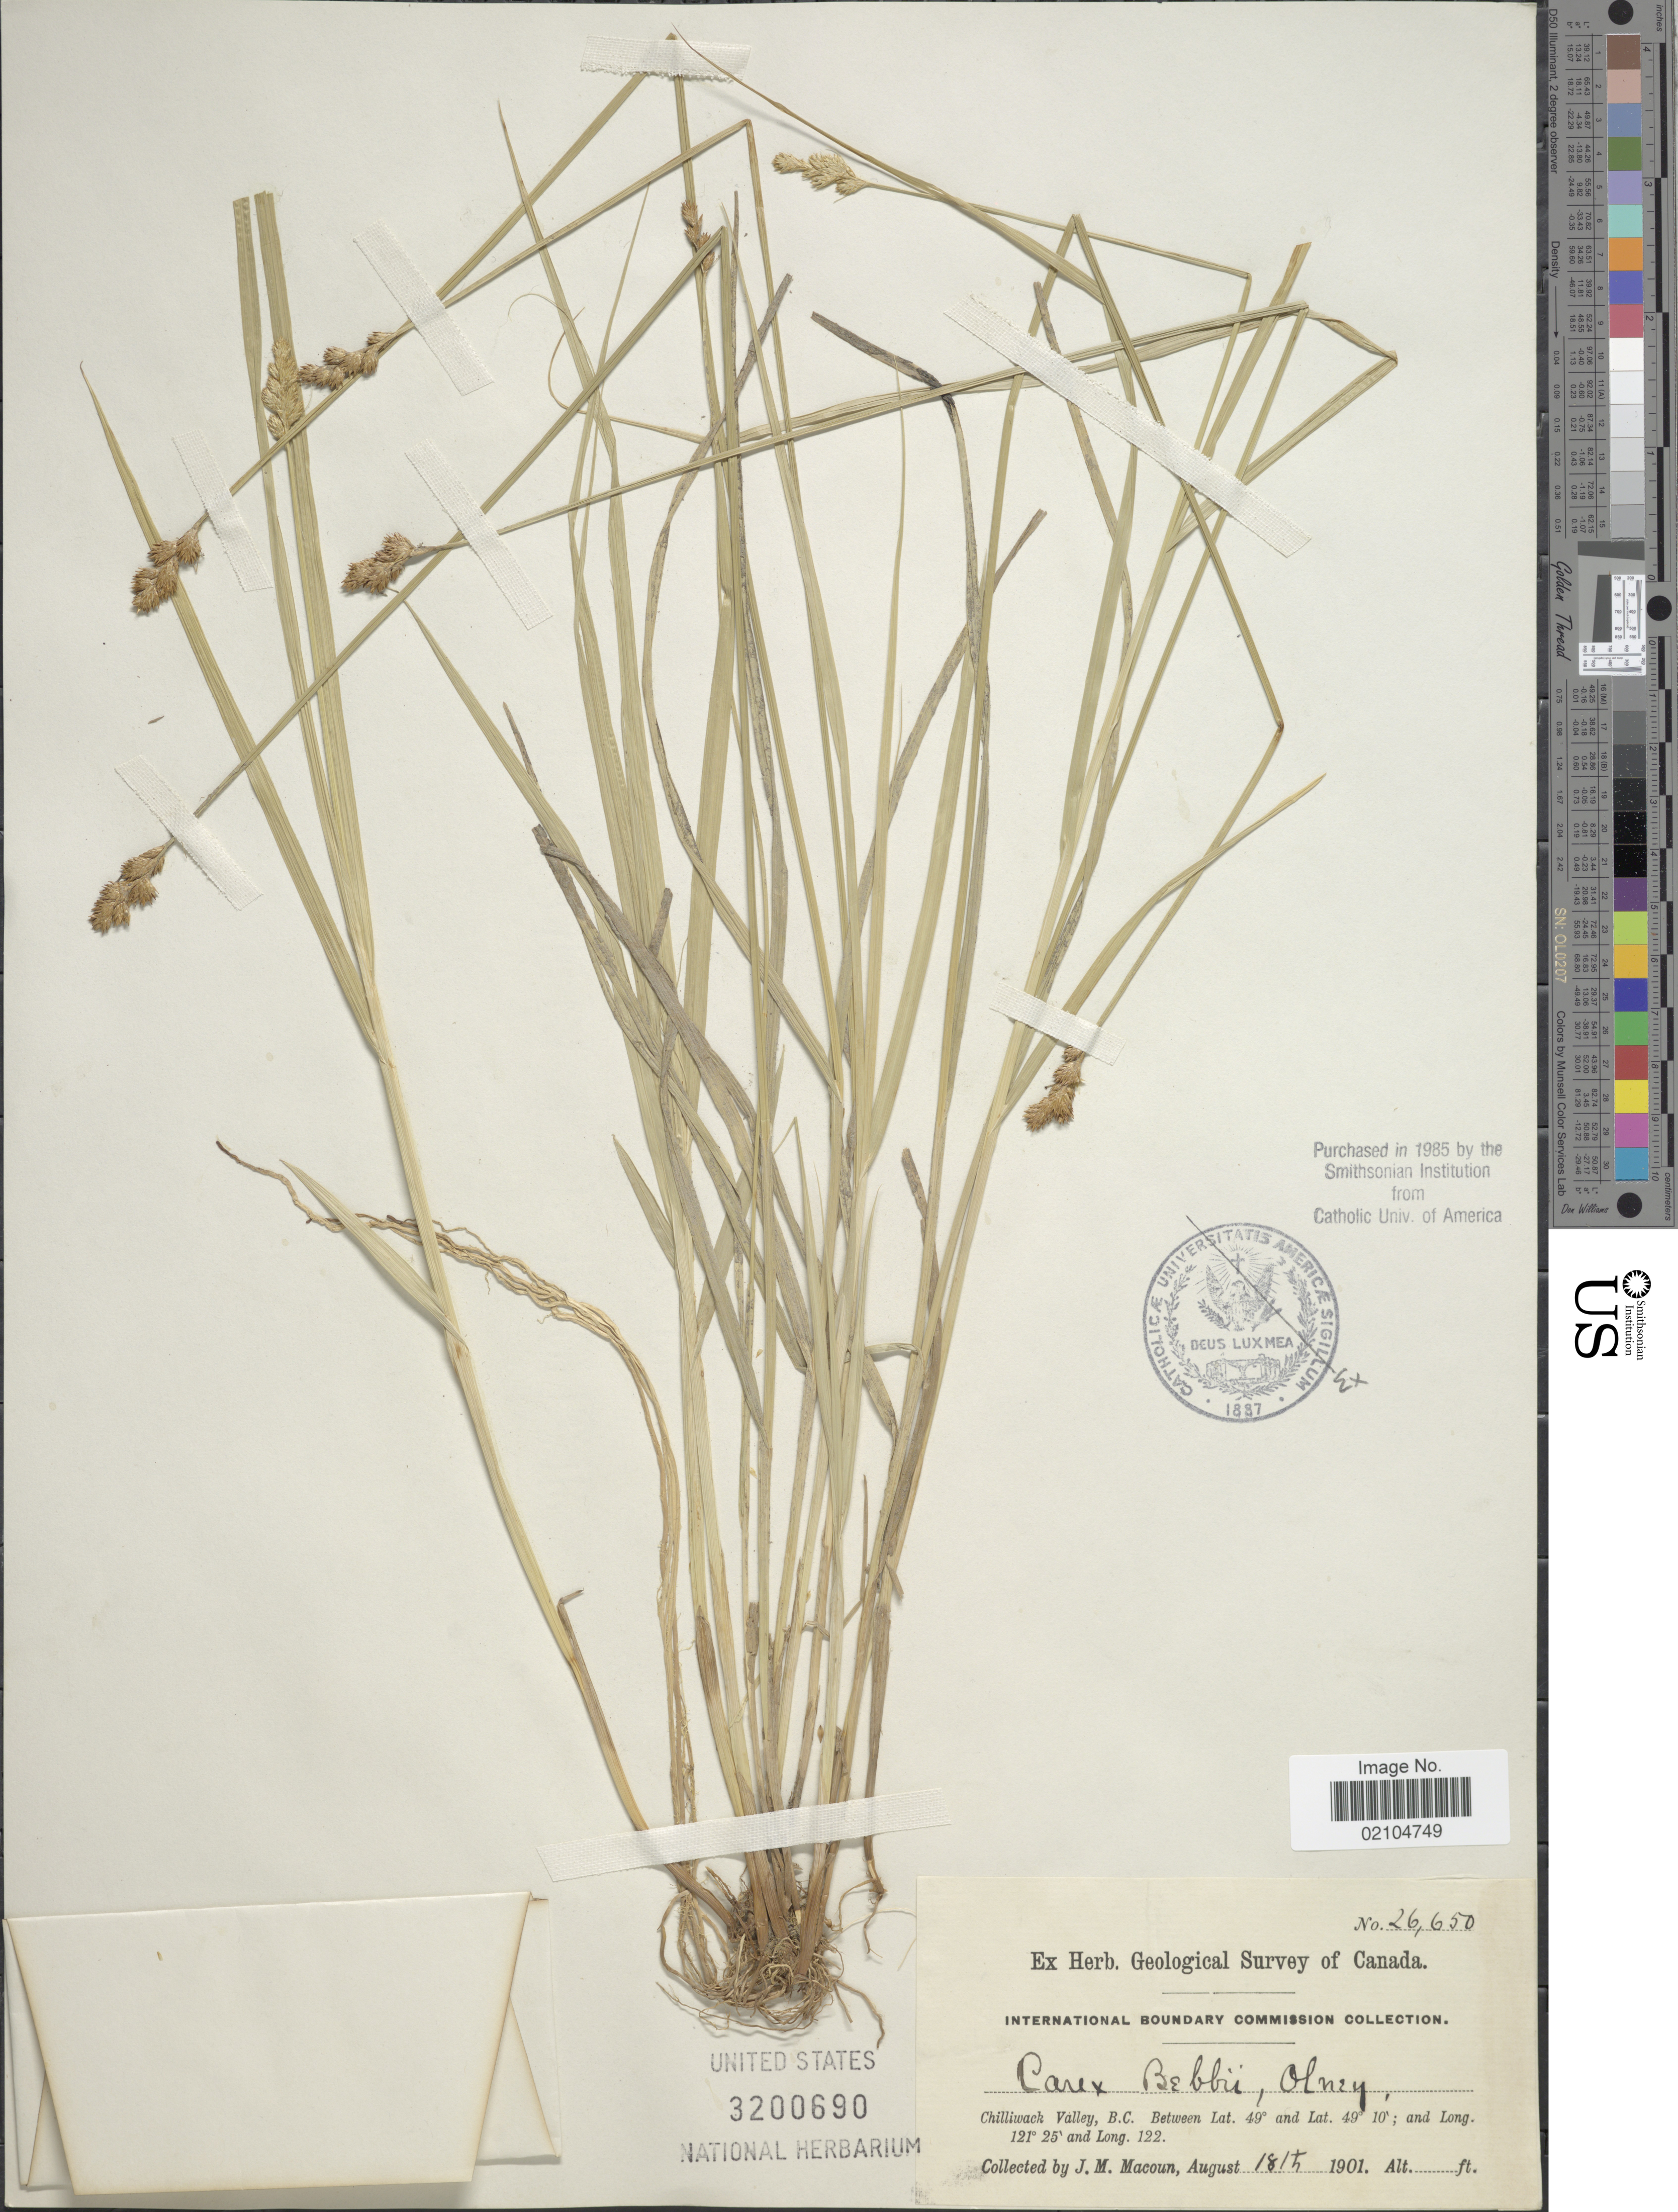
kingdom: Plantae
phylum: Tracheophyta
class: Liliopsida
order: Poales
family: Cyperaceae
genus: Carex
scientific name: Carex bebbii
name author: (L.H. Bailey) Olney ex Fernald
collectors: J. M. Macoun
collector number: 26650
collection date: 1901-08-18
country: Canada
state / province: British Columbia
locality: International Boundary Commision, Chilliwack Valley, B.C.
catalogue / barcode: US 3200690